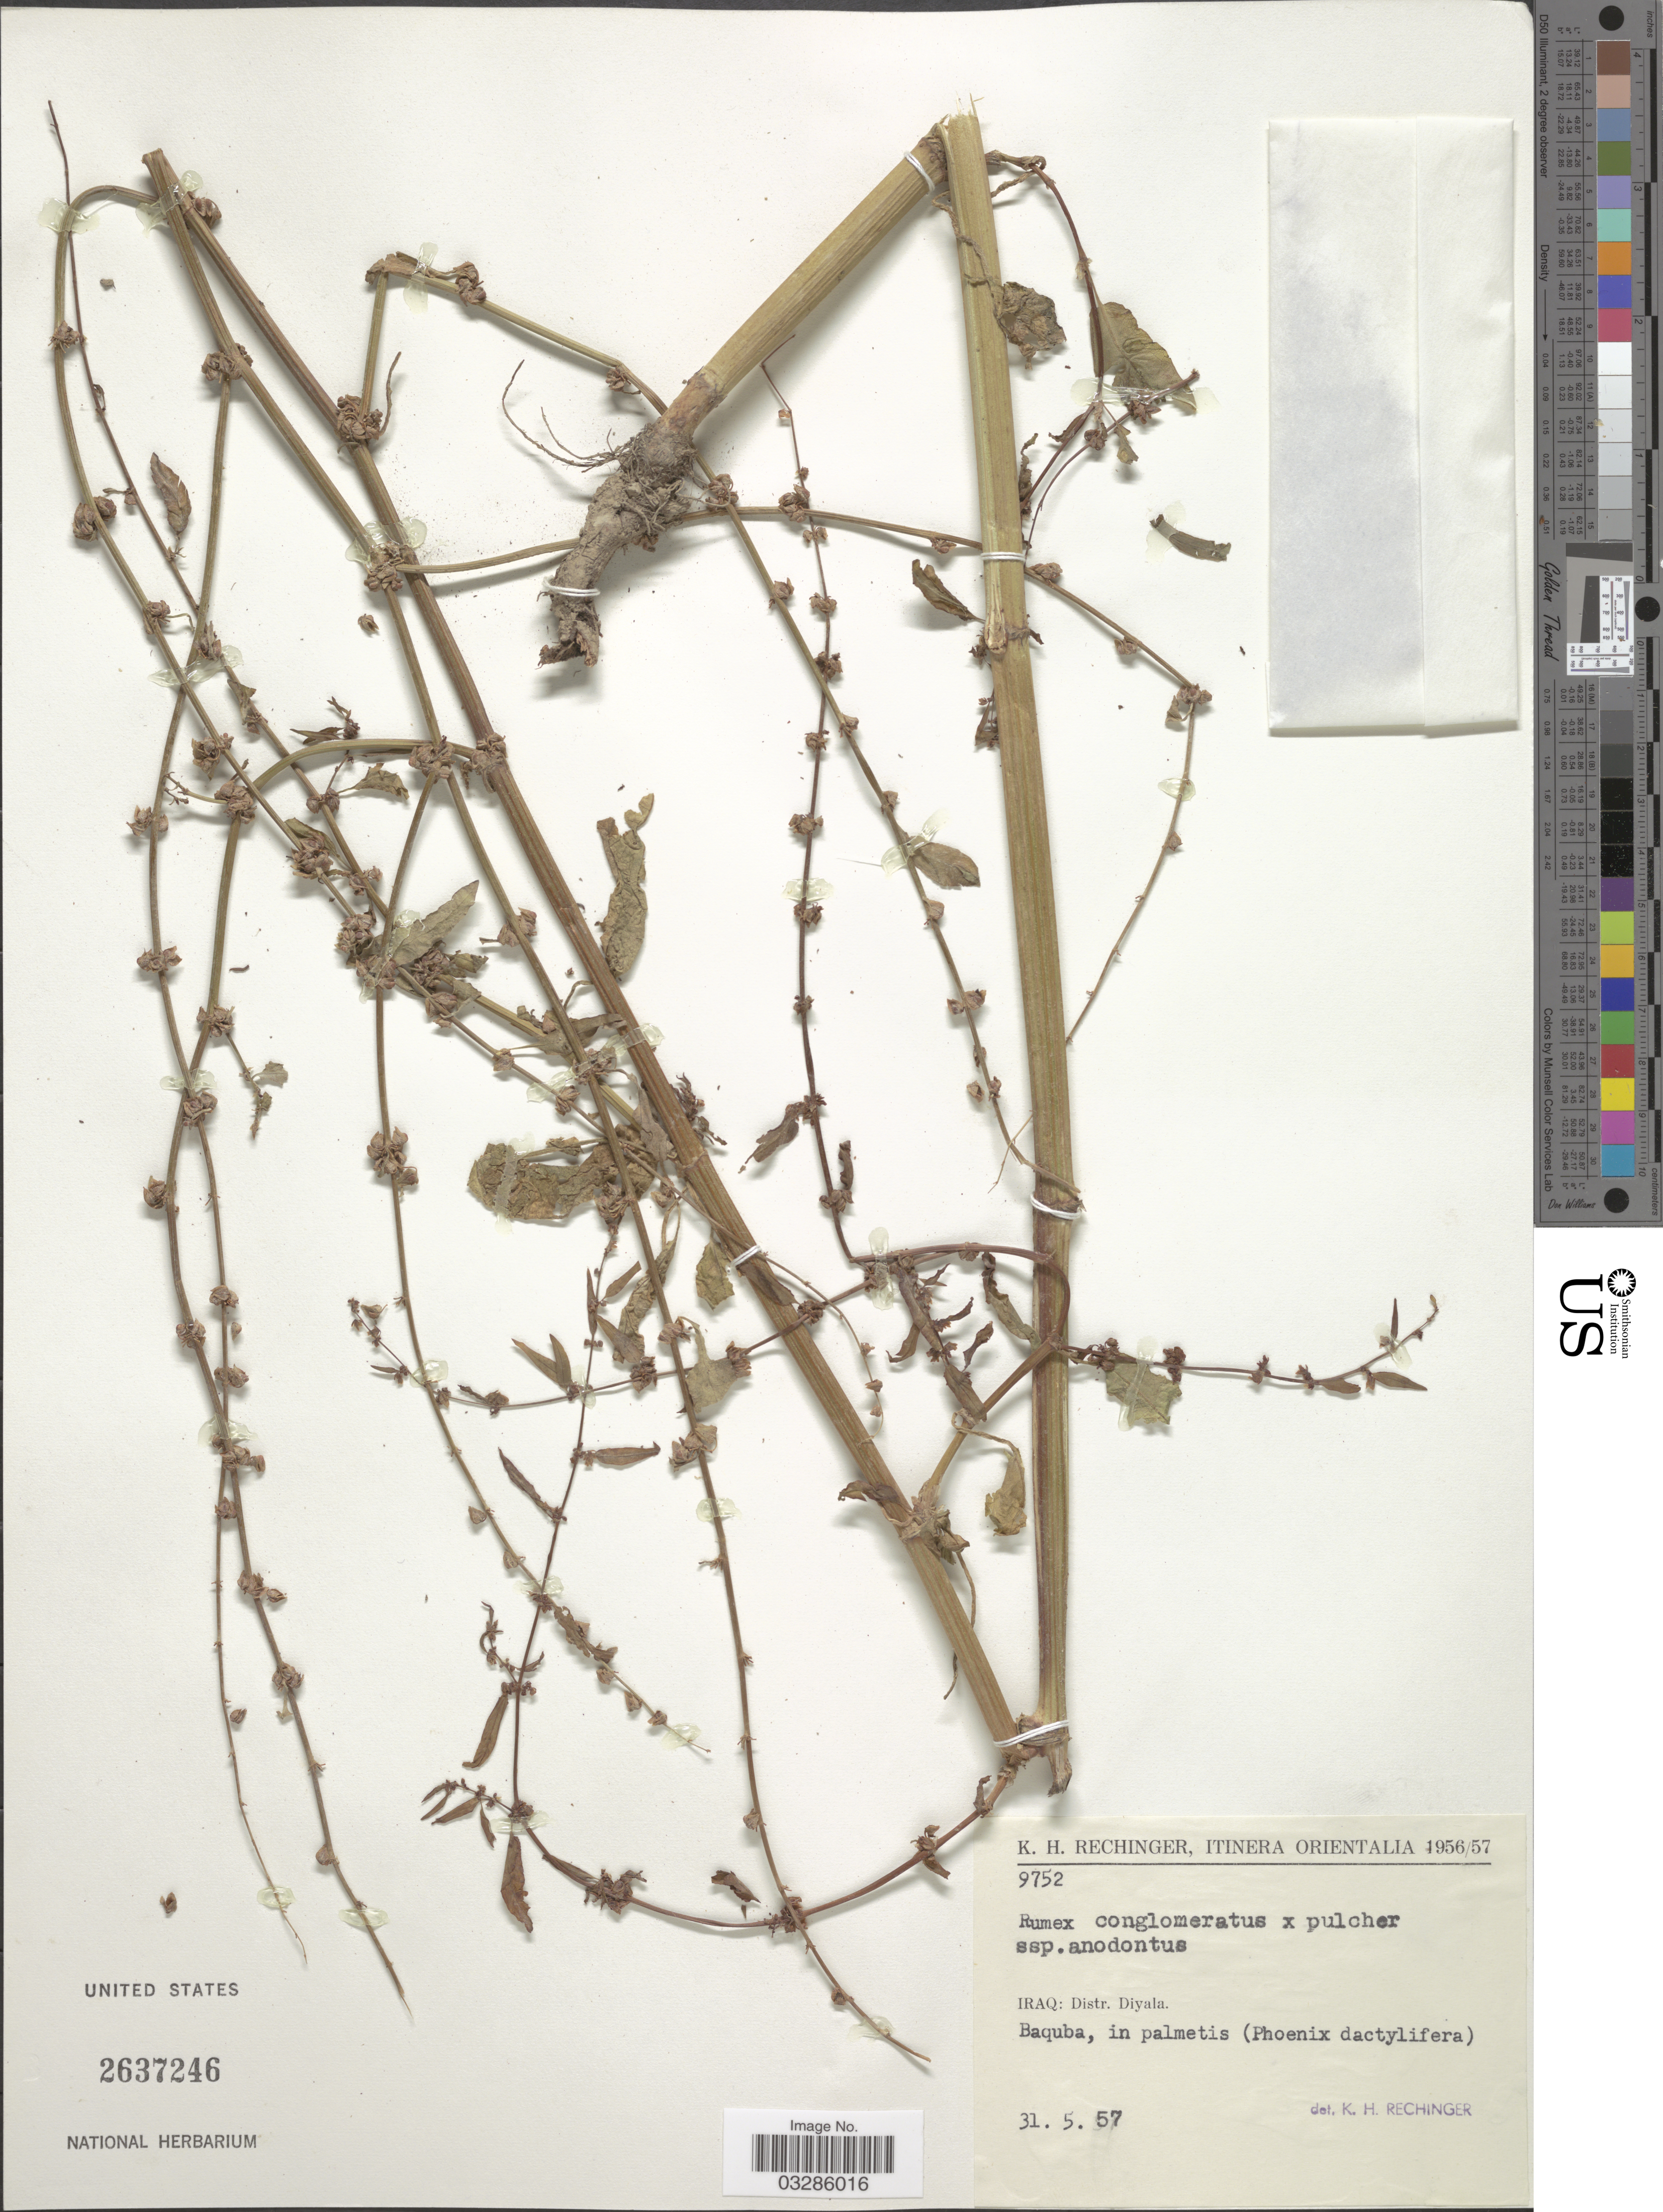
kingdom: Plantae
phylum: Tracheophyta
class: Magnoliopsida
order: Caryophyllales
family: Polygonaceae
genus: Rumex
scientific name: Rumex conglomeratus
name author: Murray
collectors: K. H. Rechinger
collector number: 9752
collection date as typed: Transcribed d/m/y: 31/5/57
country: Iraq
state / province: Diyala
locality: Orientalia, Distr. Diyala. Baquba, in palmetis.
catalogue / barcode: US 2637246